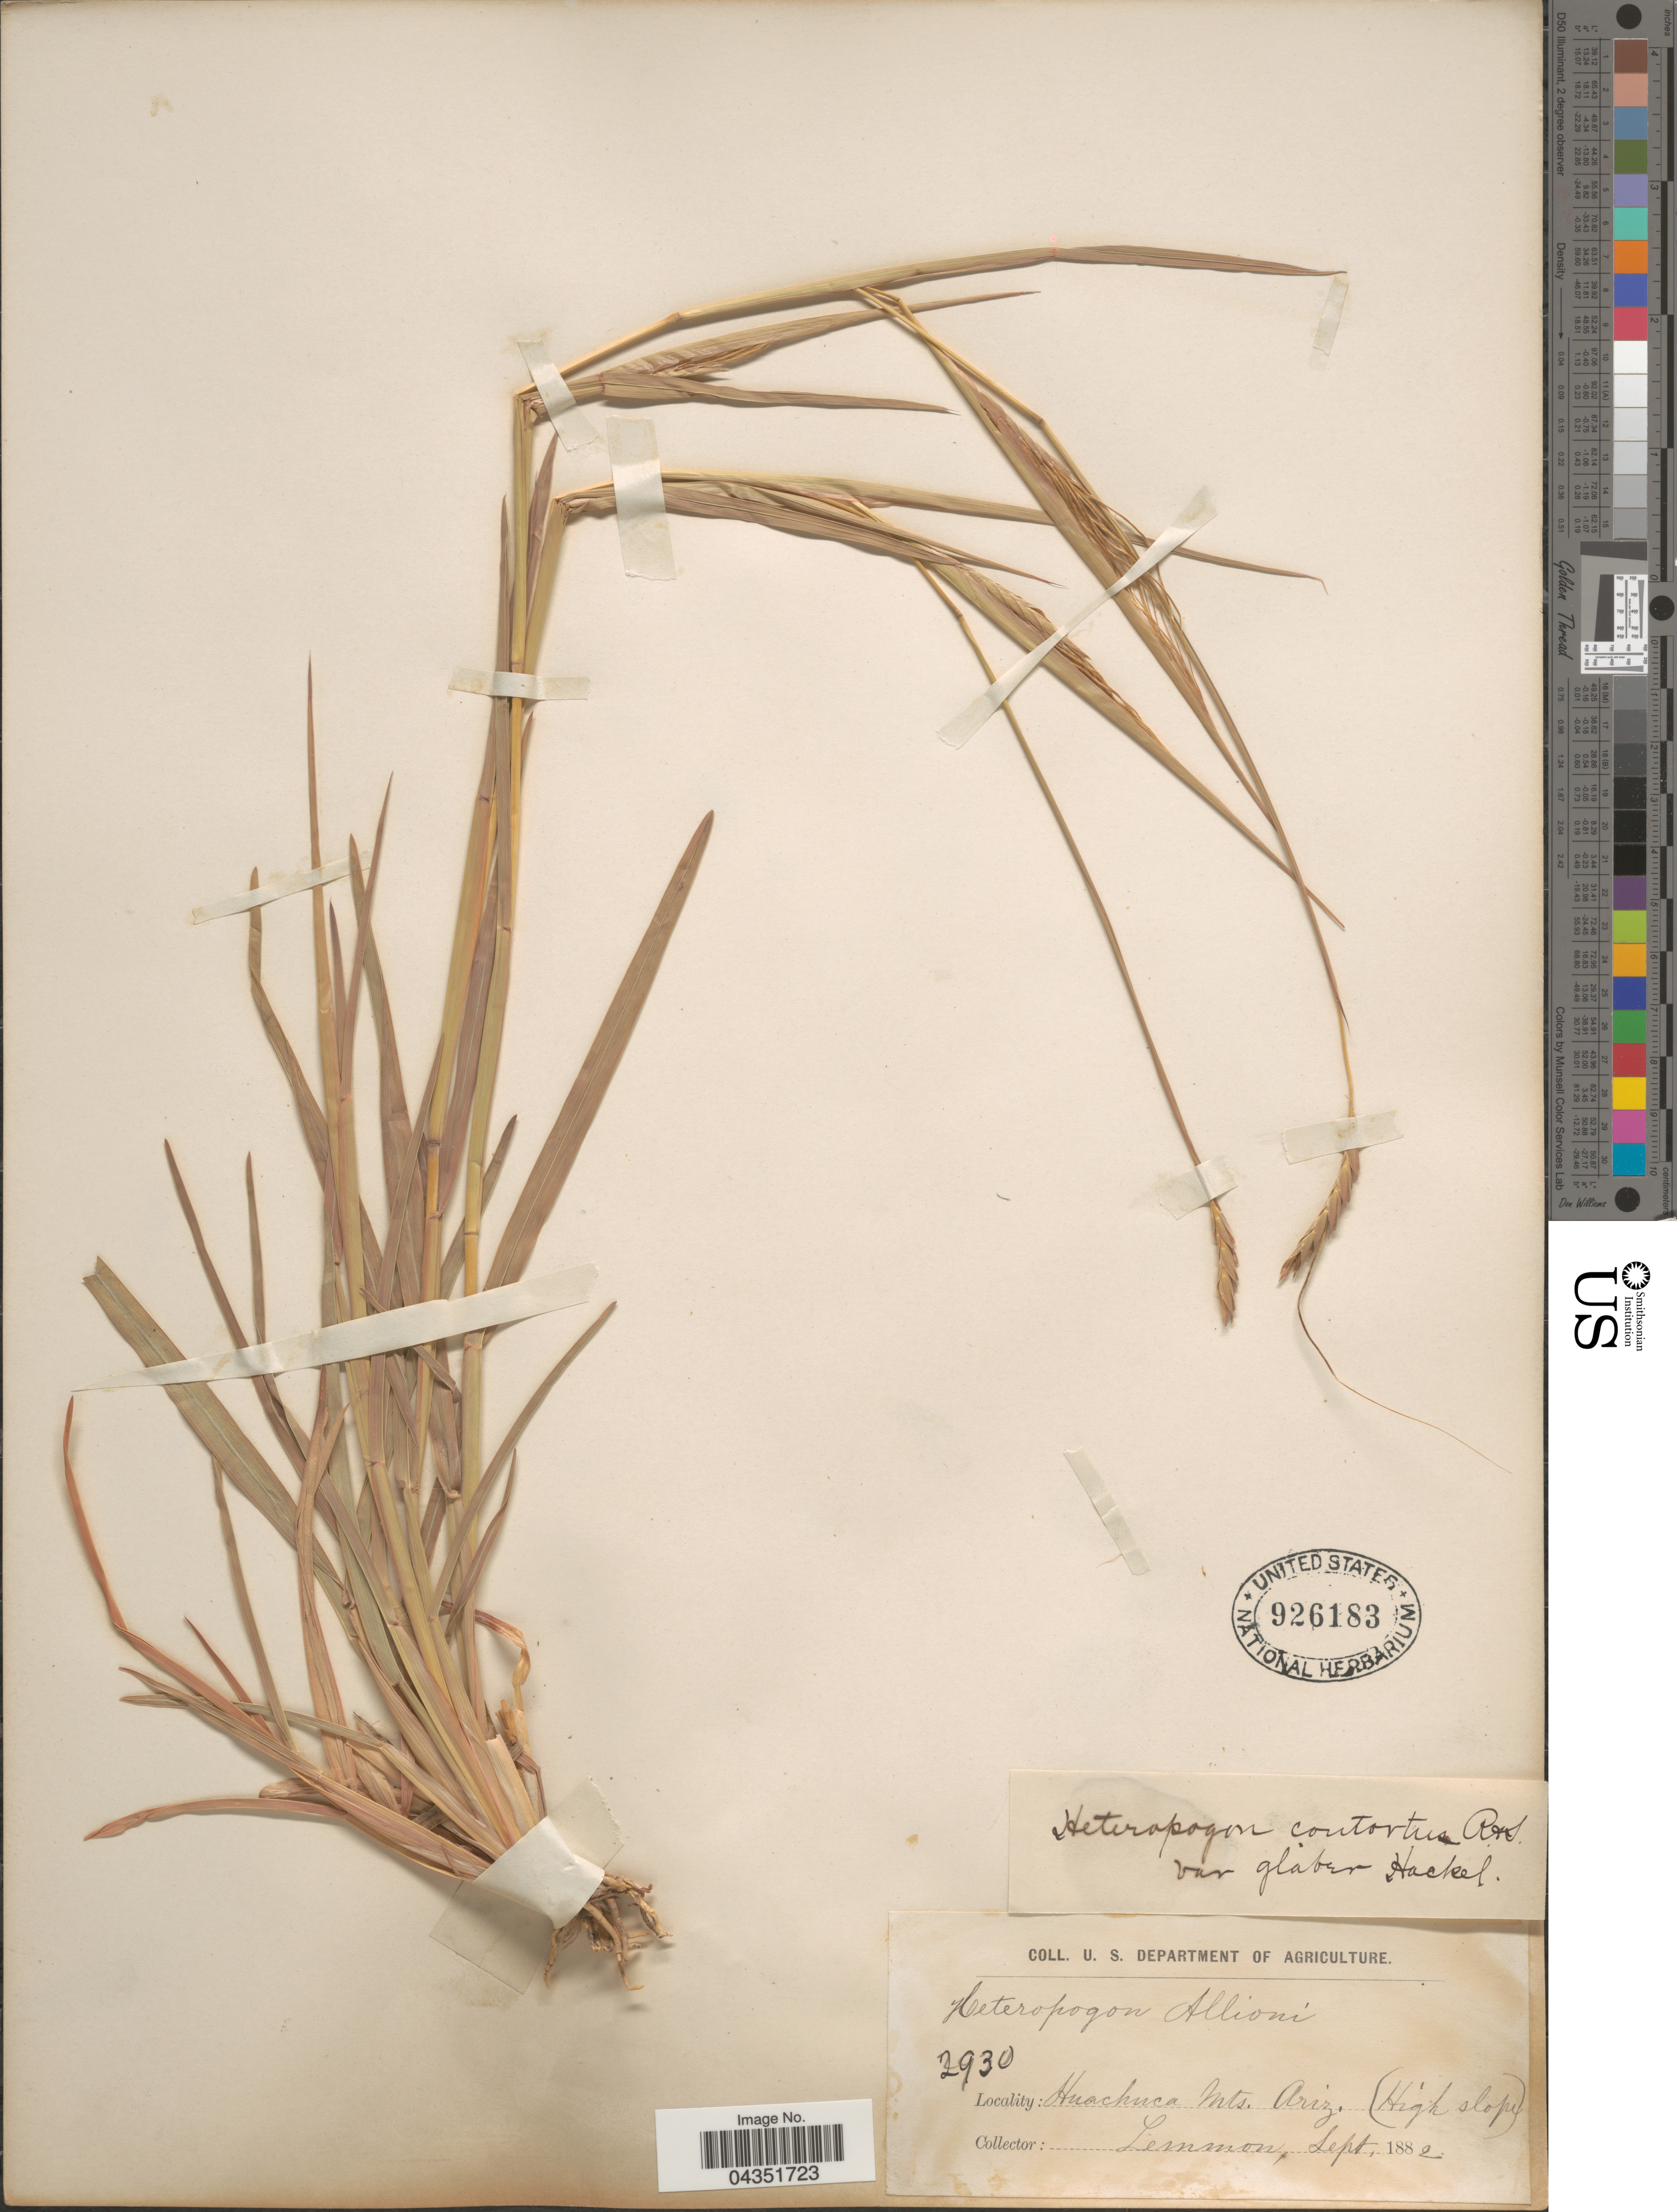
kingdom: Plantae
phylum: Tracheophyta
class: Liliopsida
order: Poales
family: Poaceae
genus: Heteropogon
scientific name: Heteropogon contortus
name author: (L.) P. Beauv. ex Roem. & Schult.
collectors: -- Lemmon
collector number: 2930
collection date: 1882-09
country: United States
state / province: Arizona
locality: Huachuca Mts.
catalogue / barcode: US 926183